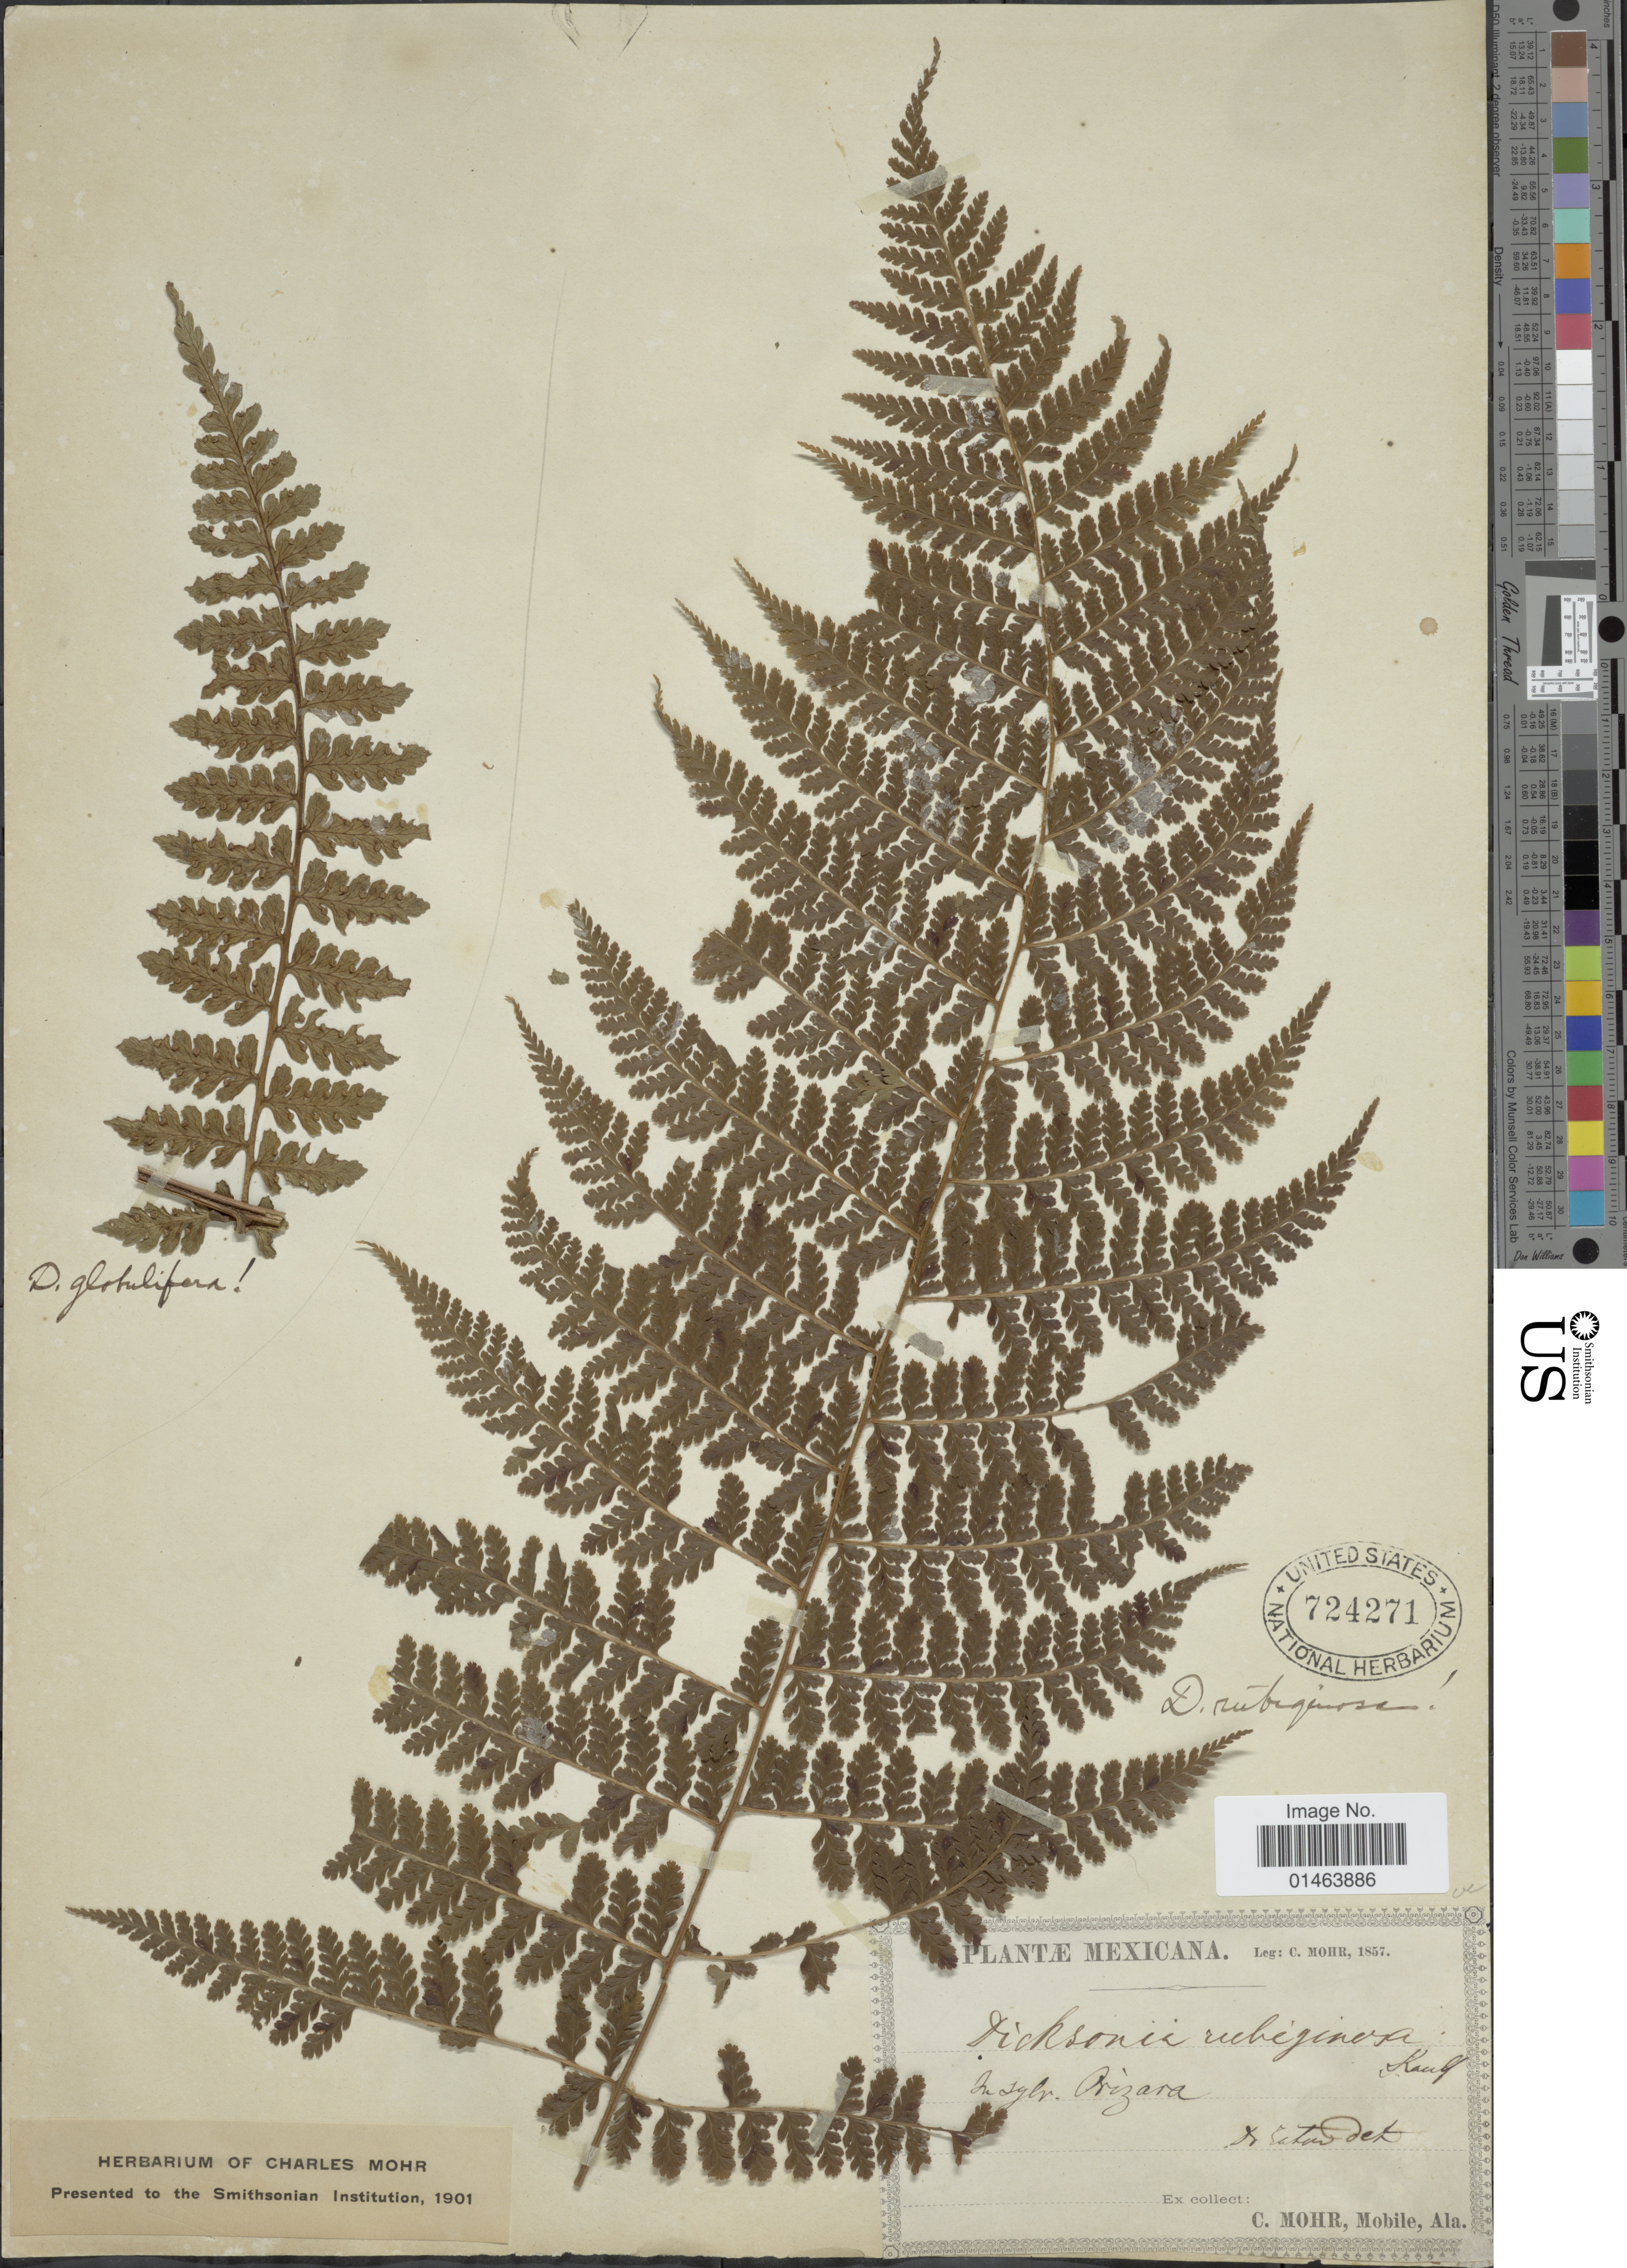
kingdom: Plantae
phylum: Tracheophyta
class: Polypodiopsida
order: Polypodiales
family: Dennstaedtiaceae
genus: Dennstaedtia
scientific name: Dennstaedtia cicutaria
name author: (Sw.) T. Moore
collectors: C. T. Mohr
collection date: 1857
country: Mexico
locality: Mexicana, in sylv. Orizava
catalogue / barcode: US 724271